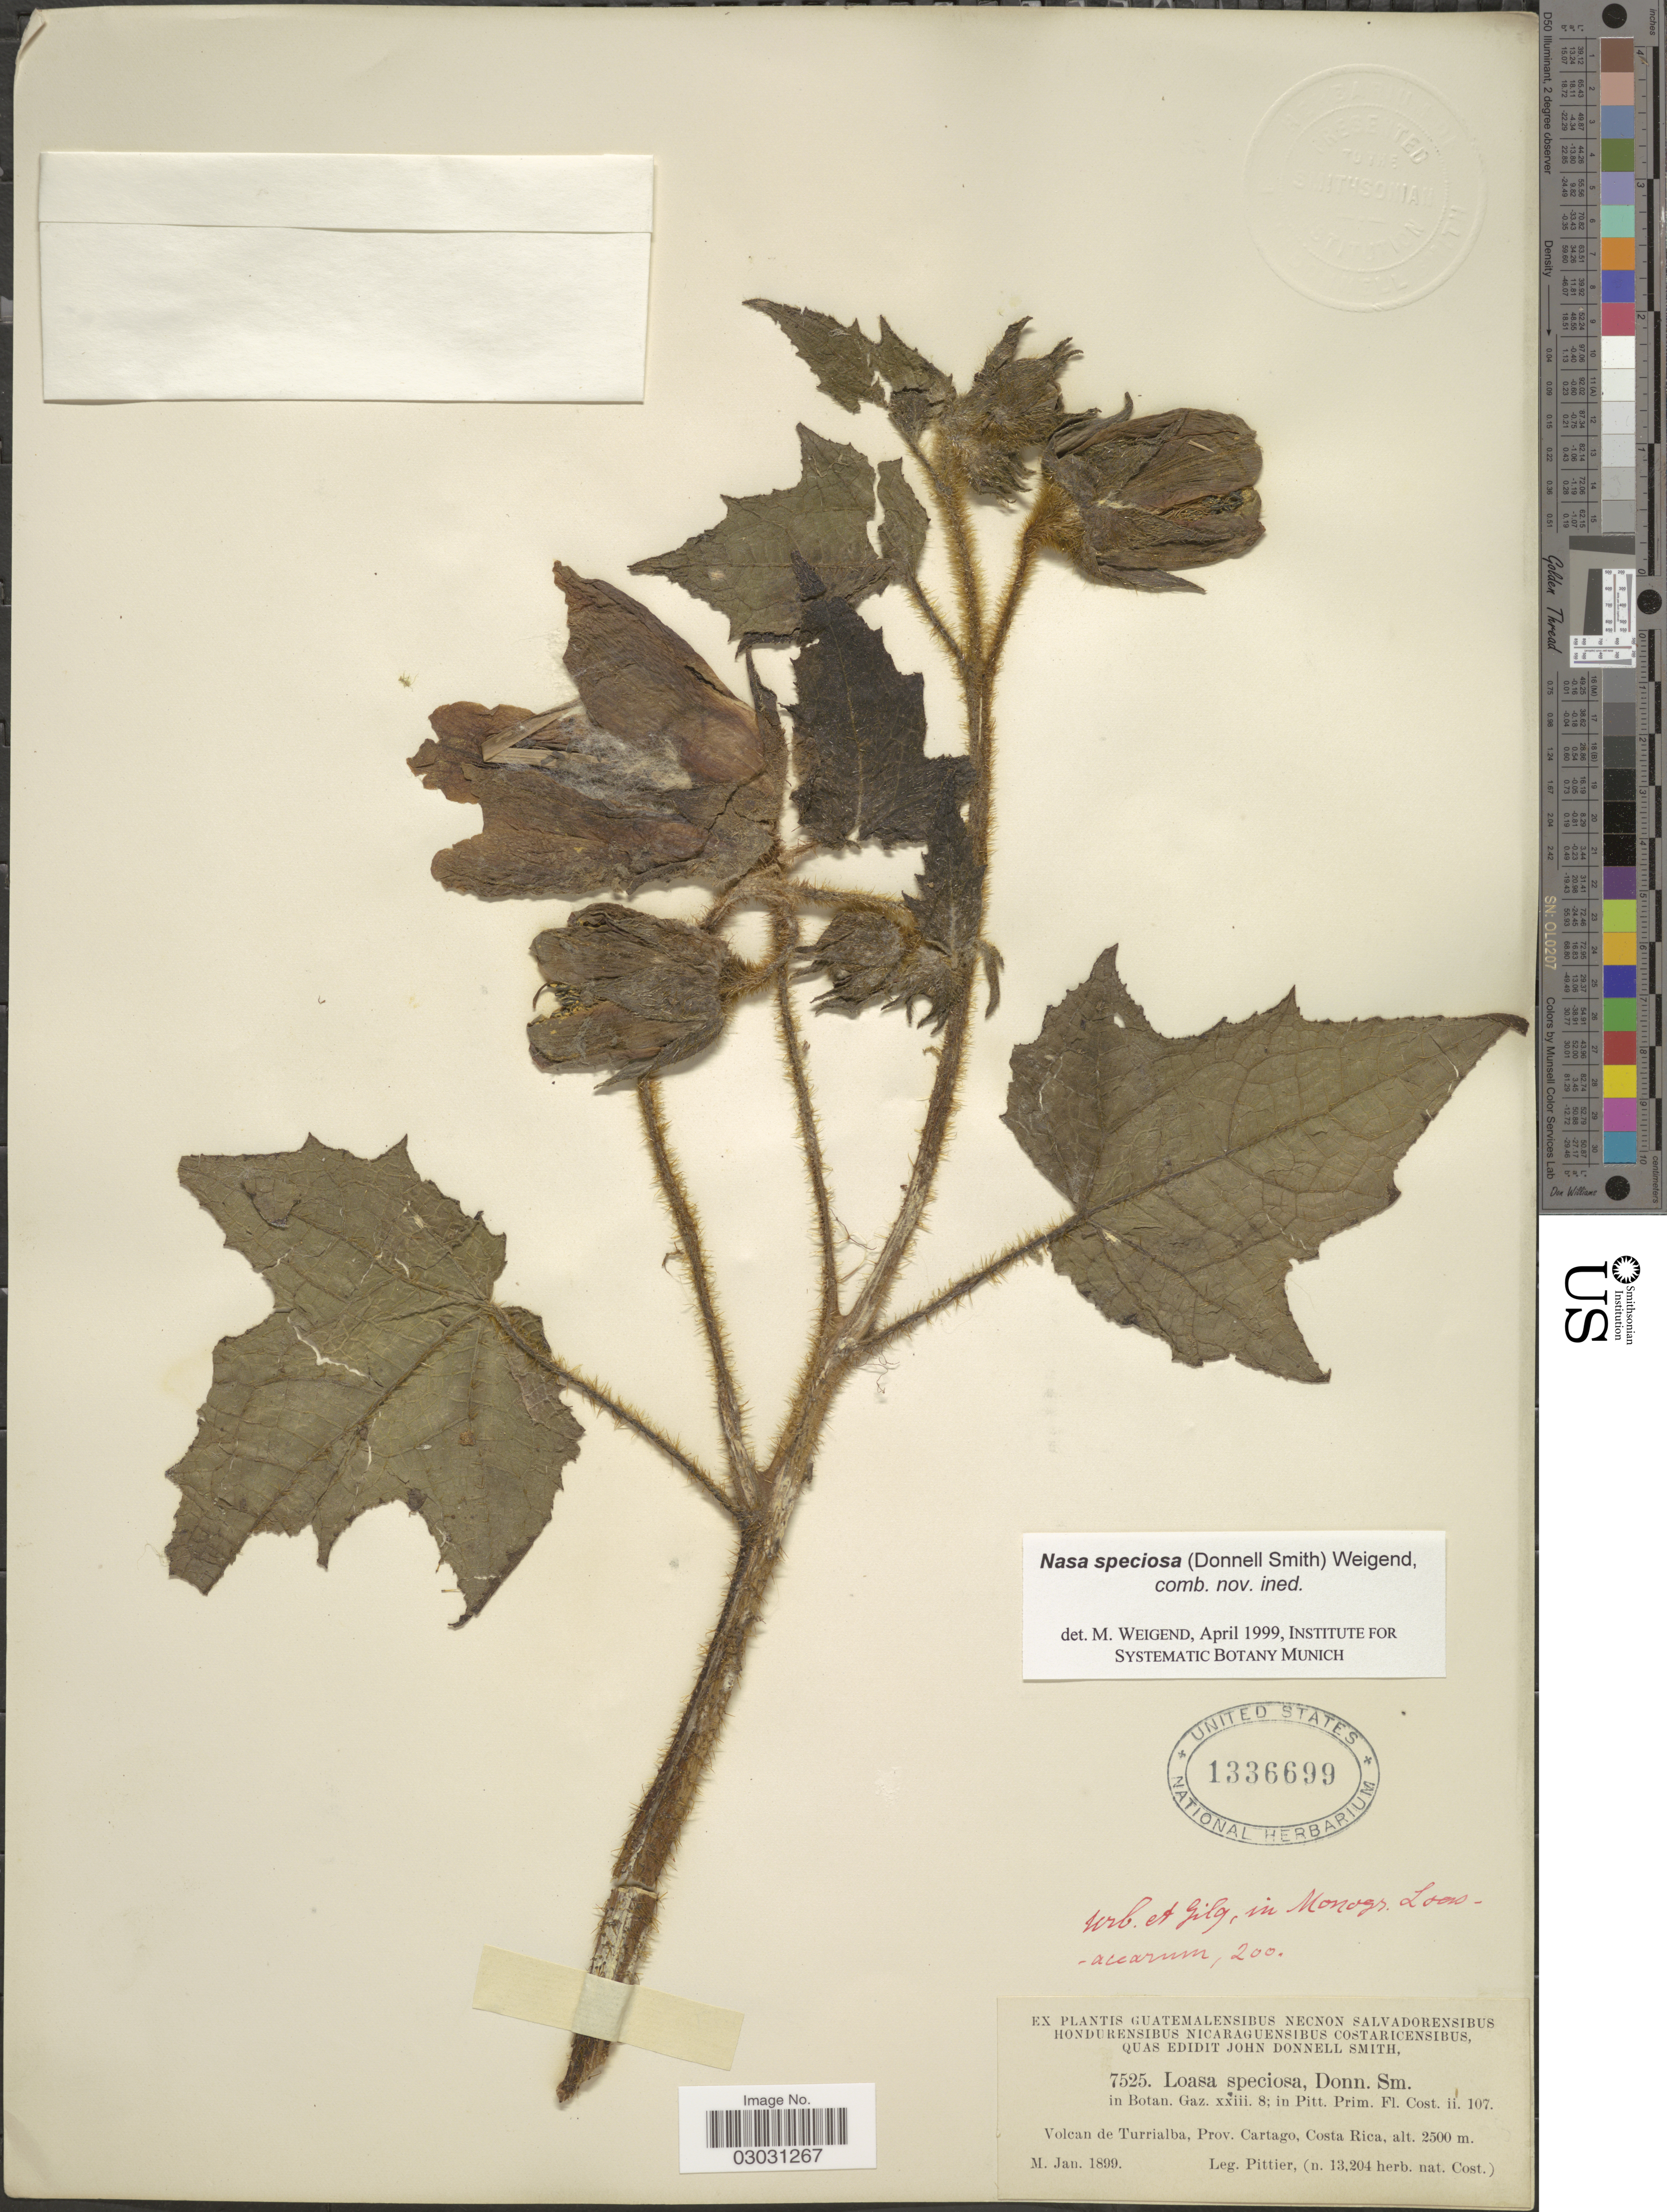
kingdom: Plantae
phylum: Tracheophyta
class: Magnoliopsida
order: Cornales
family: Loasaceae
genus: Nasa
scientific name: Nasa speciosa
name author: (Donn. Sm.) Weigend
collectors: Pittier, --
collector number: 7525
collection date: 1899-01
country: Costa Rica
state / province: Cartago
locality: Volcan dde Turrialba, Prov. Cartago.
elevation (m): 2500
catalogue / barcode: US 1336699